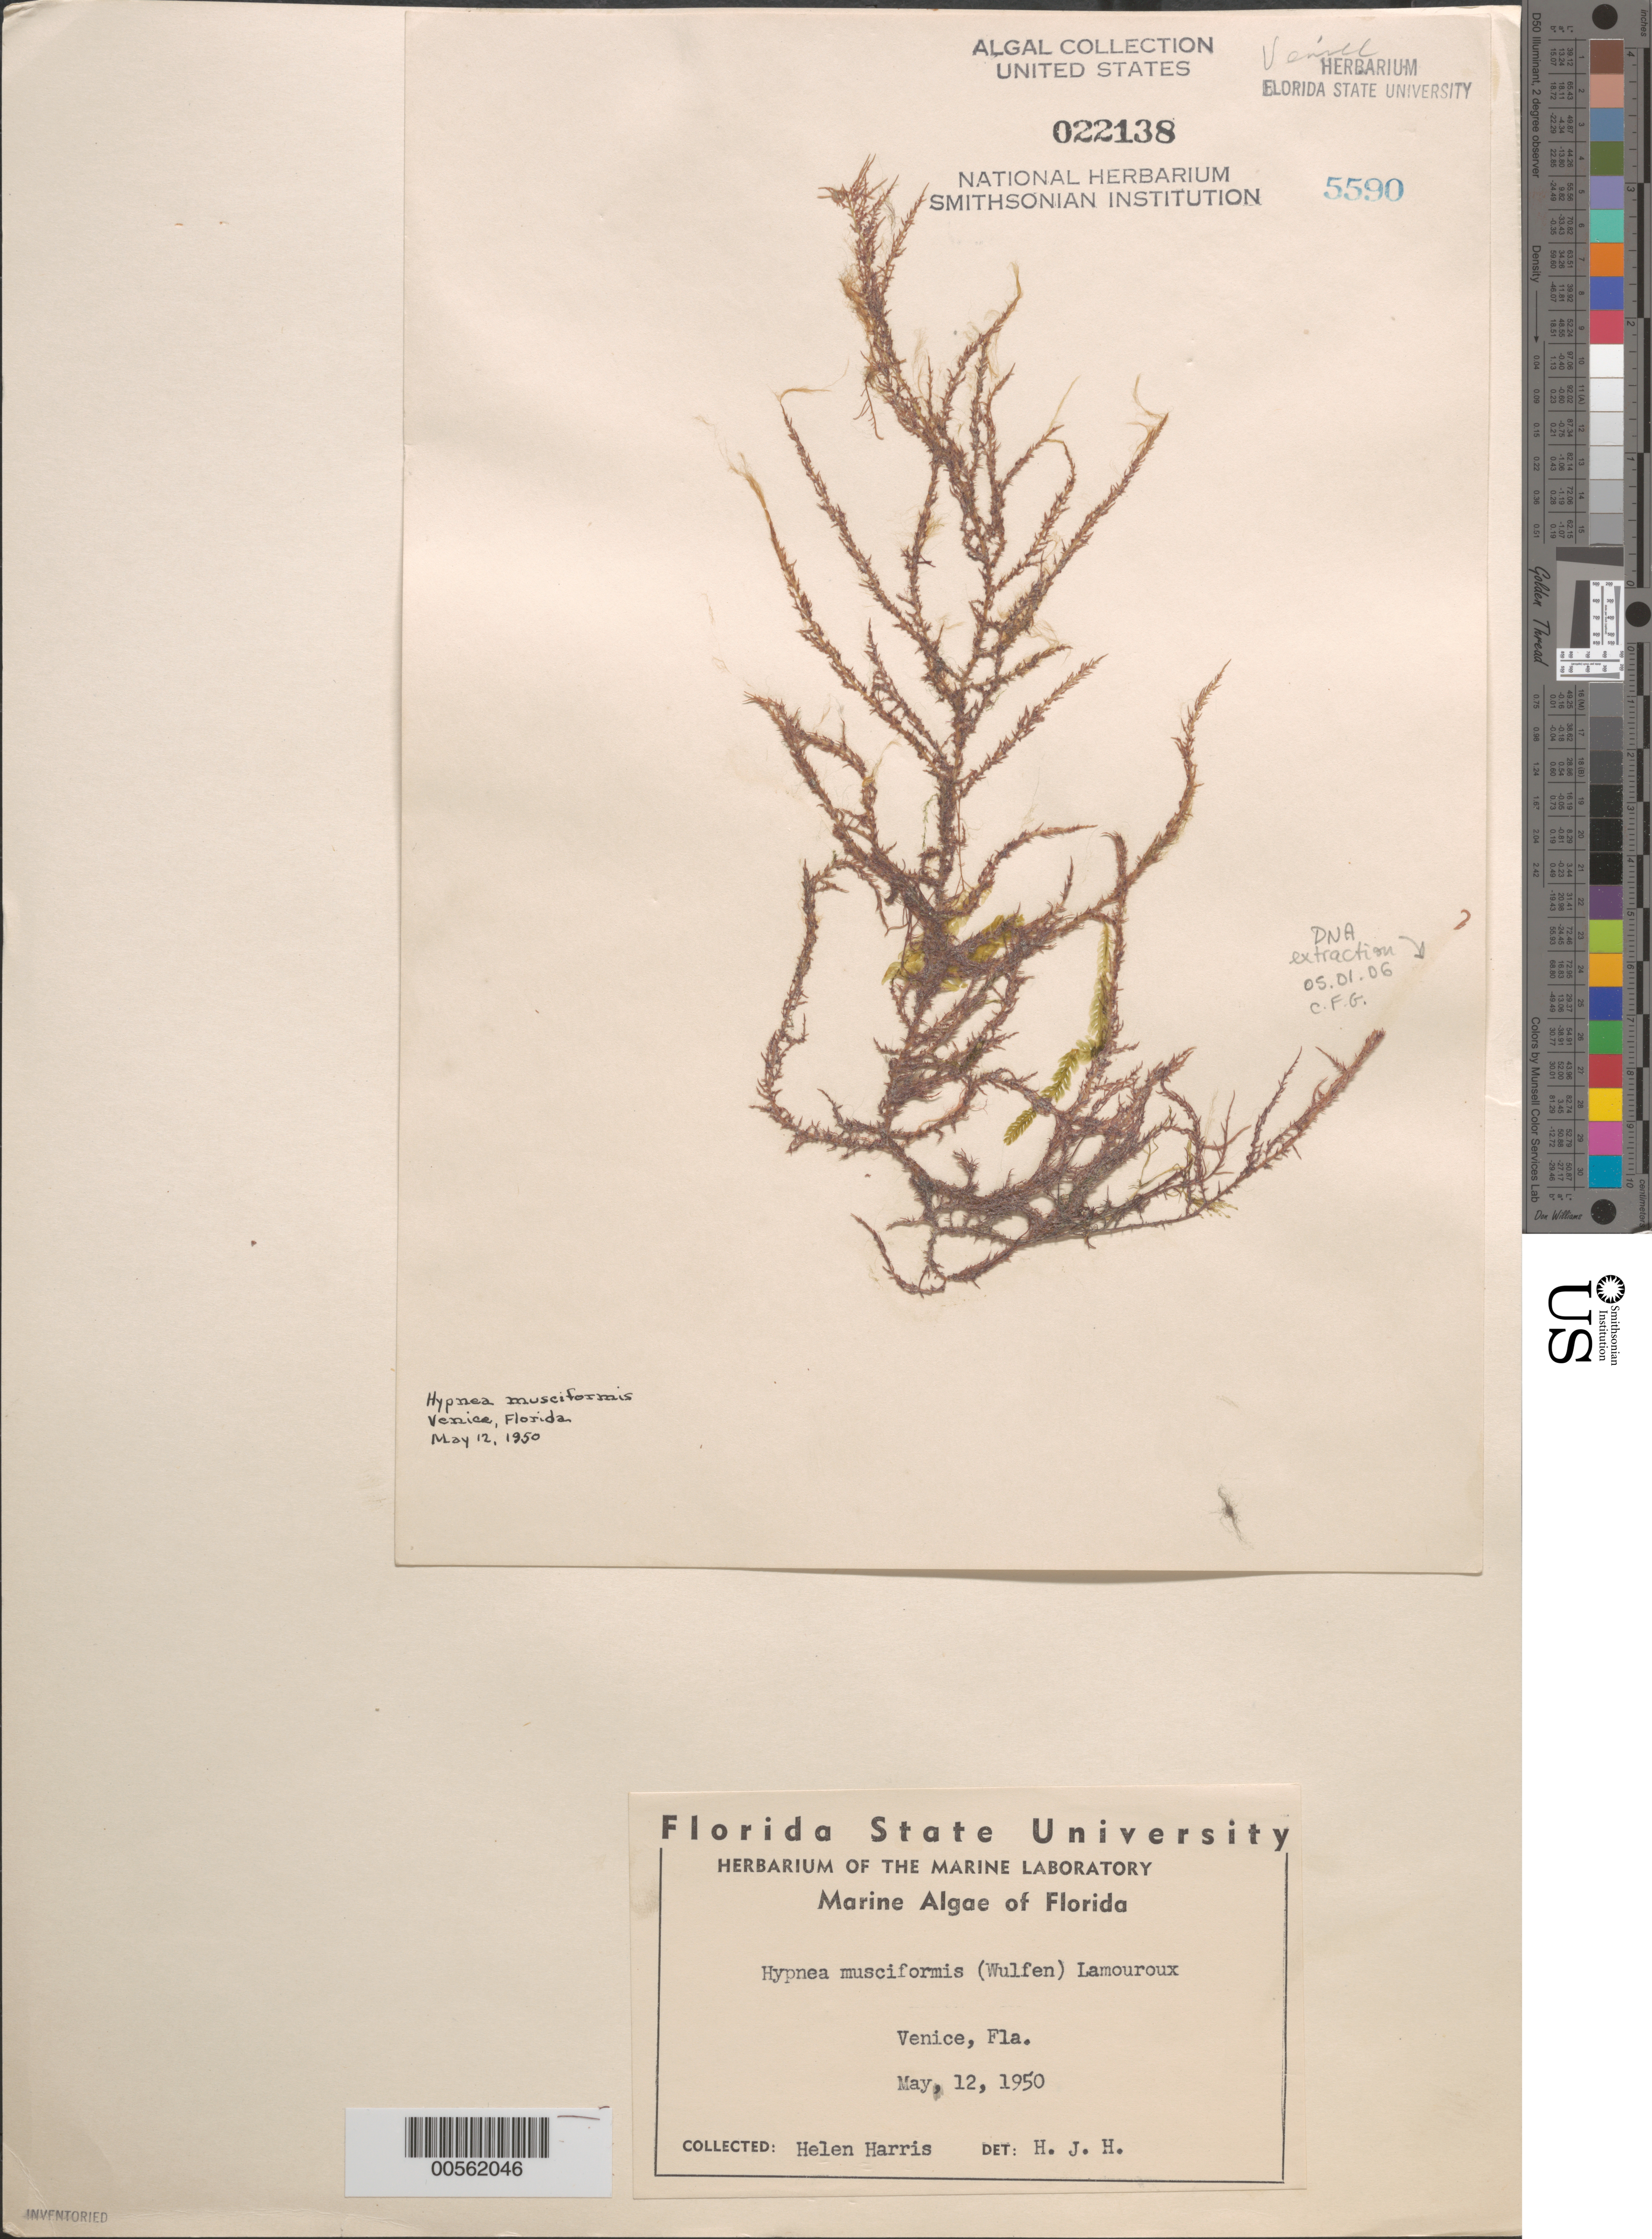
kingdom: Plantae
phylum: Rhodophyta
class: Florideophyceae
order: Gigartinales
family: Cystocloniaceae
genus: Hypnea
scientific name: Hypnea musciformis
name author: (Wulfen) J.V.Lamouroux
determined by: Humm, Harold J.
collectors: H. M. Harris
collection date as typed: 12 May 1950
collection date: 1950-05-12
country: United States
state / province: Florida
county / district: Sarasota County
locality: Venice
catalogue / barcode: US 22138